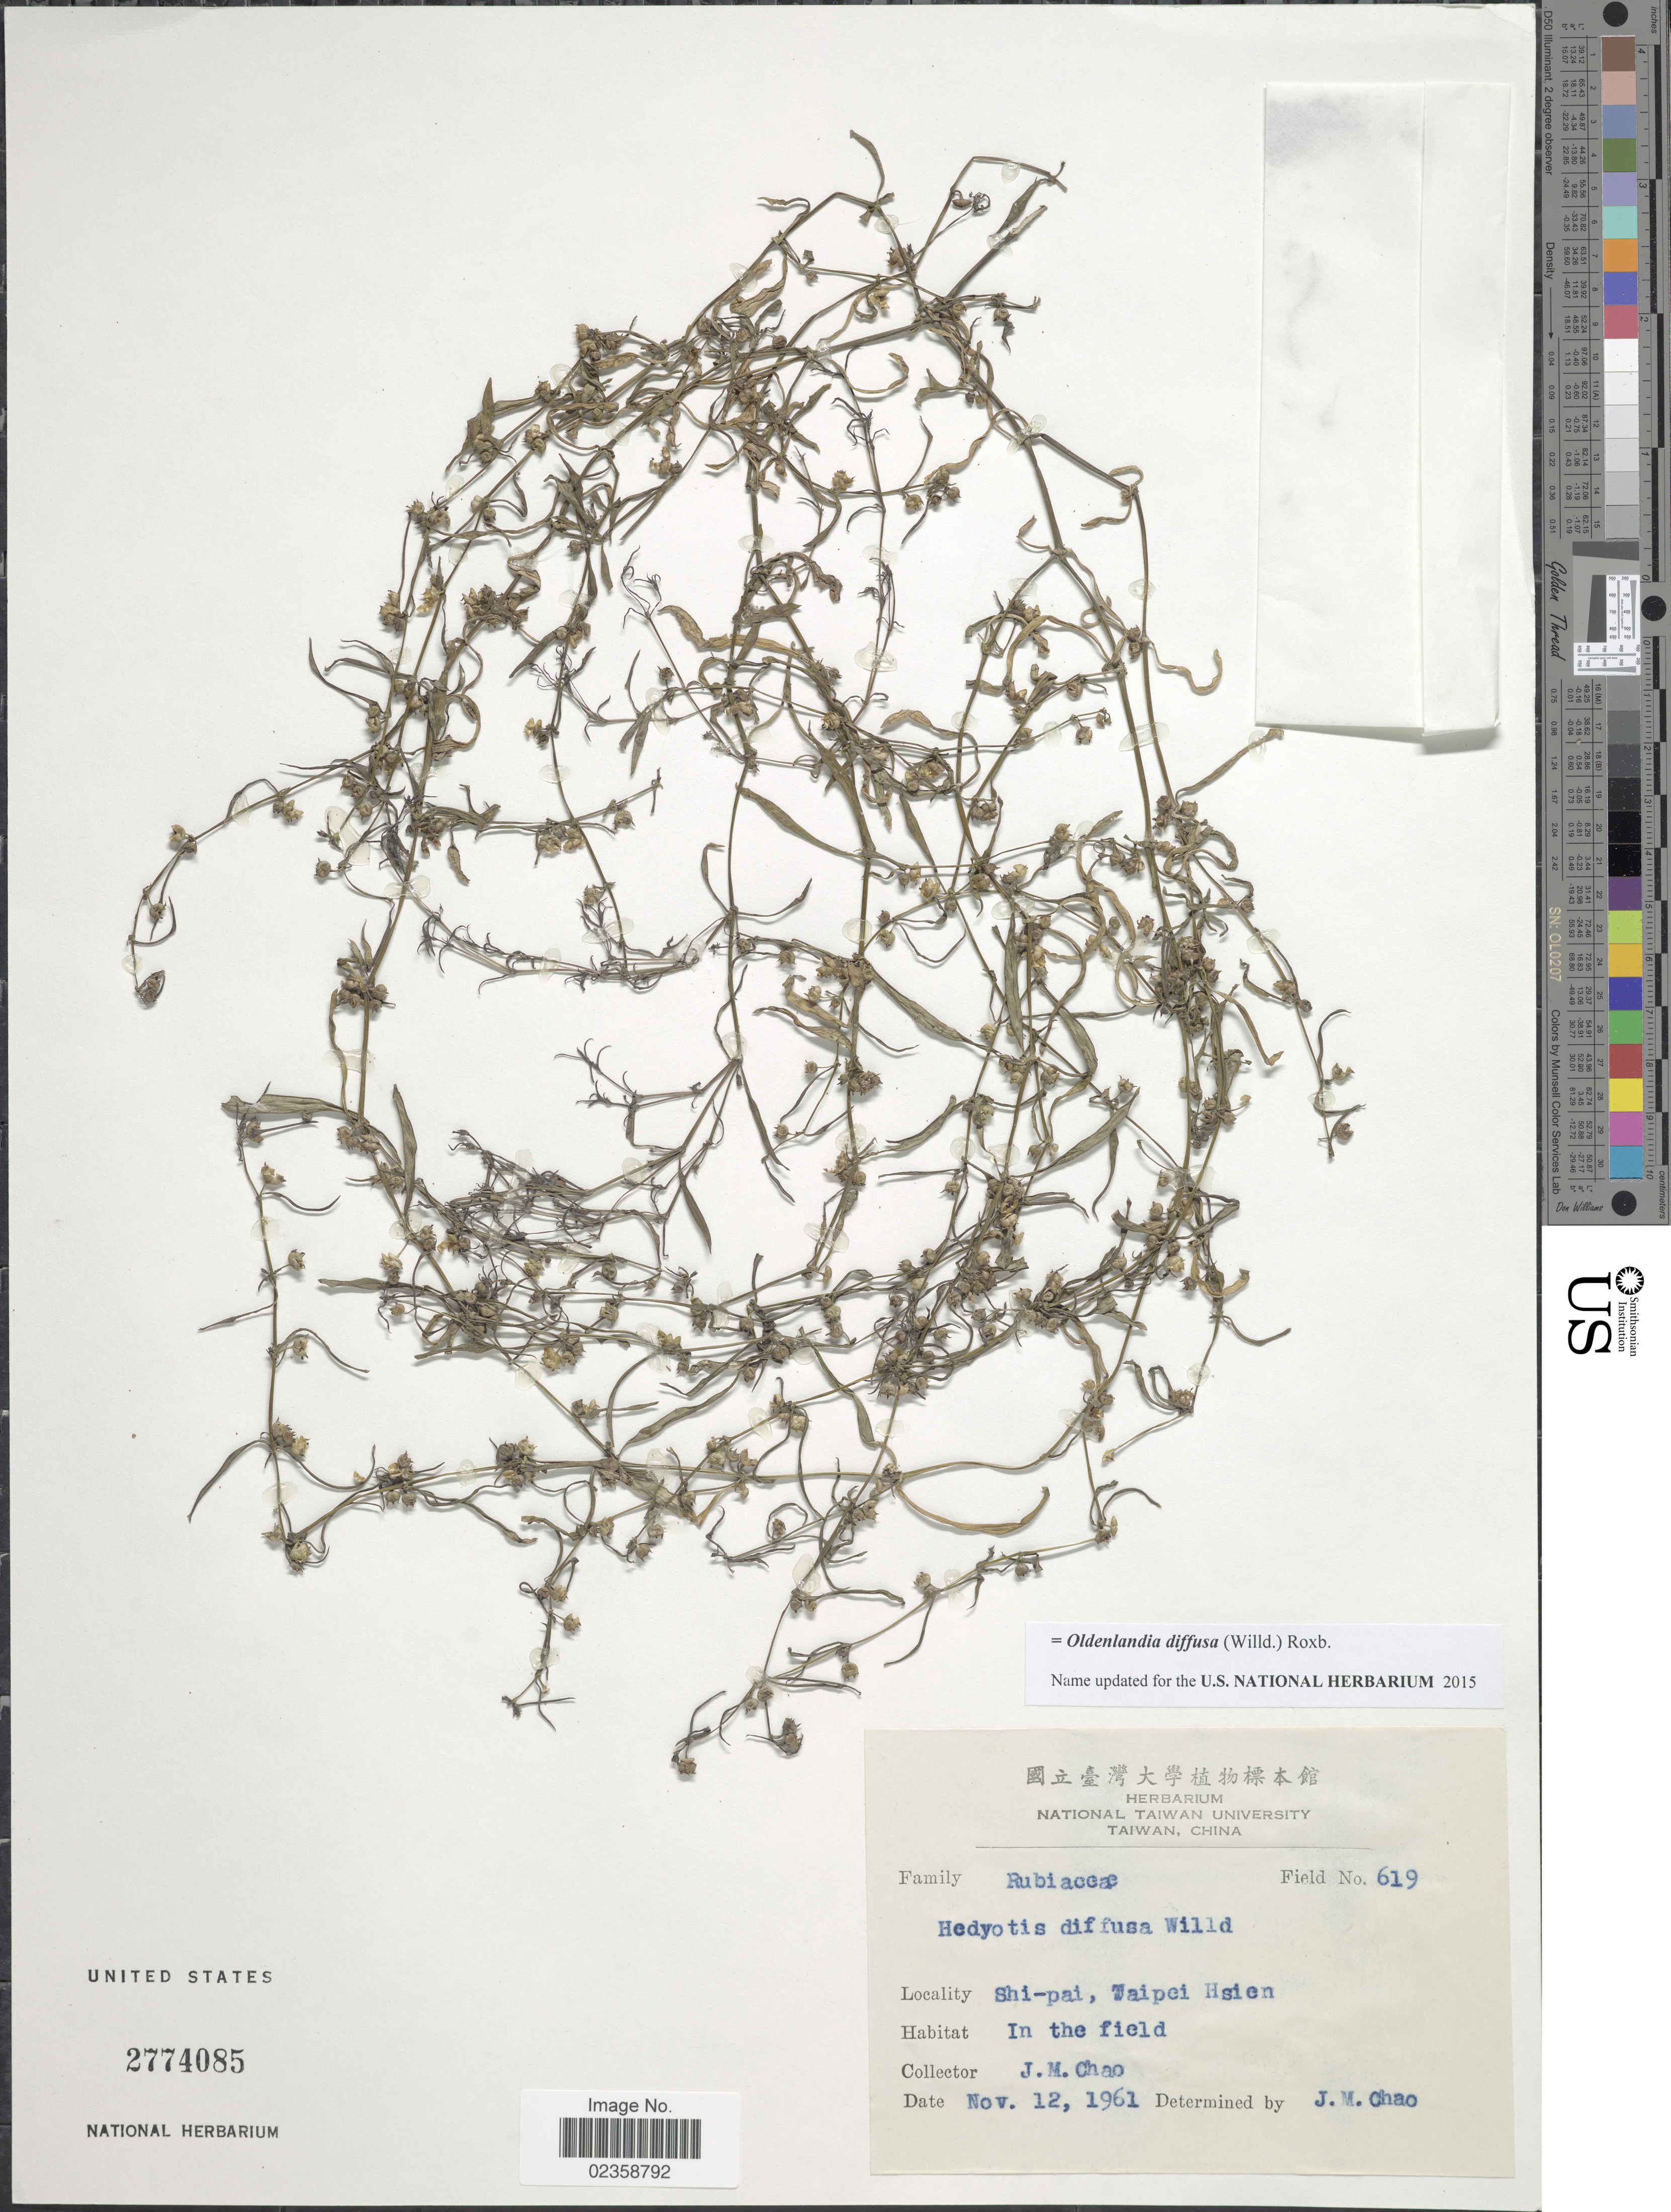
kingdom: Plantae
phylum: Tracheophyta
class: Magnoliopsida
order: Gentianales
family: Rubiaceae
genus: Oldenlandia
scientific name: Oldenlandia diffusa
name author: (Willd.) Roxb.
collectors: J. Chao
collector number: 619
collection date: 1961-11-12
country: Taiwan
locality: Shi-pai, Taipei Hsien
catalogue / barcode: US 2774085